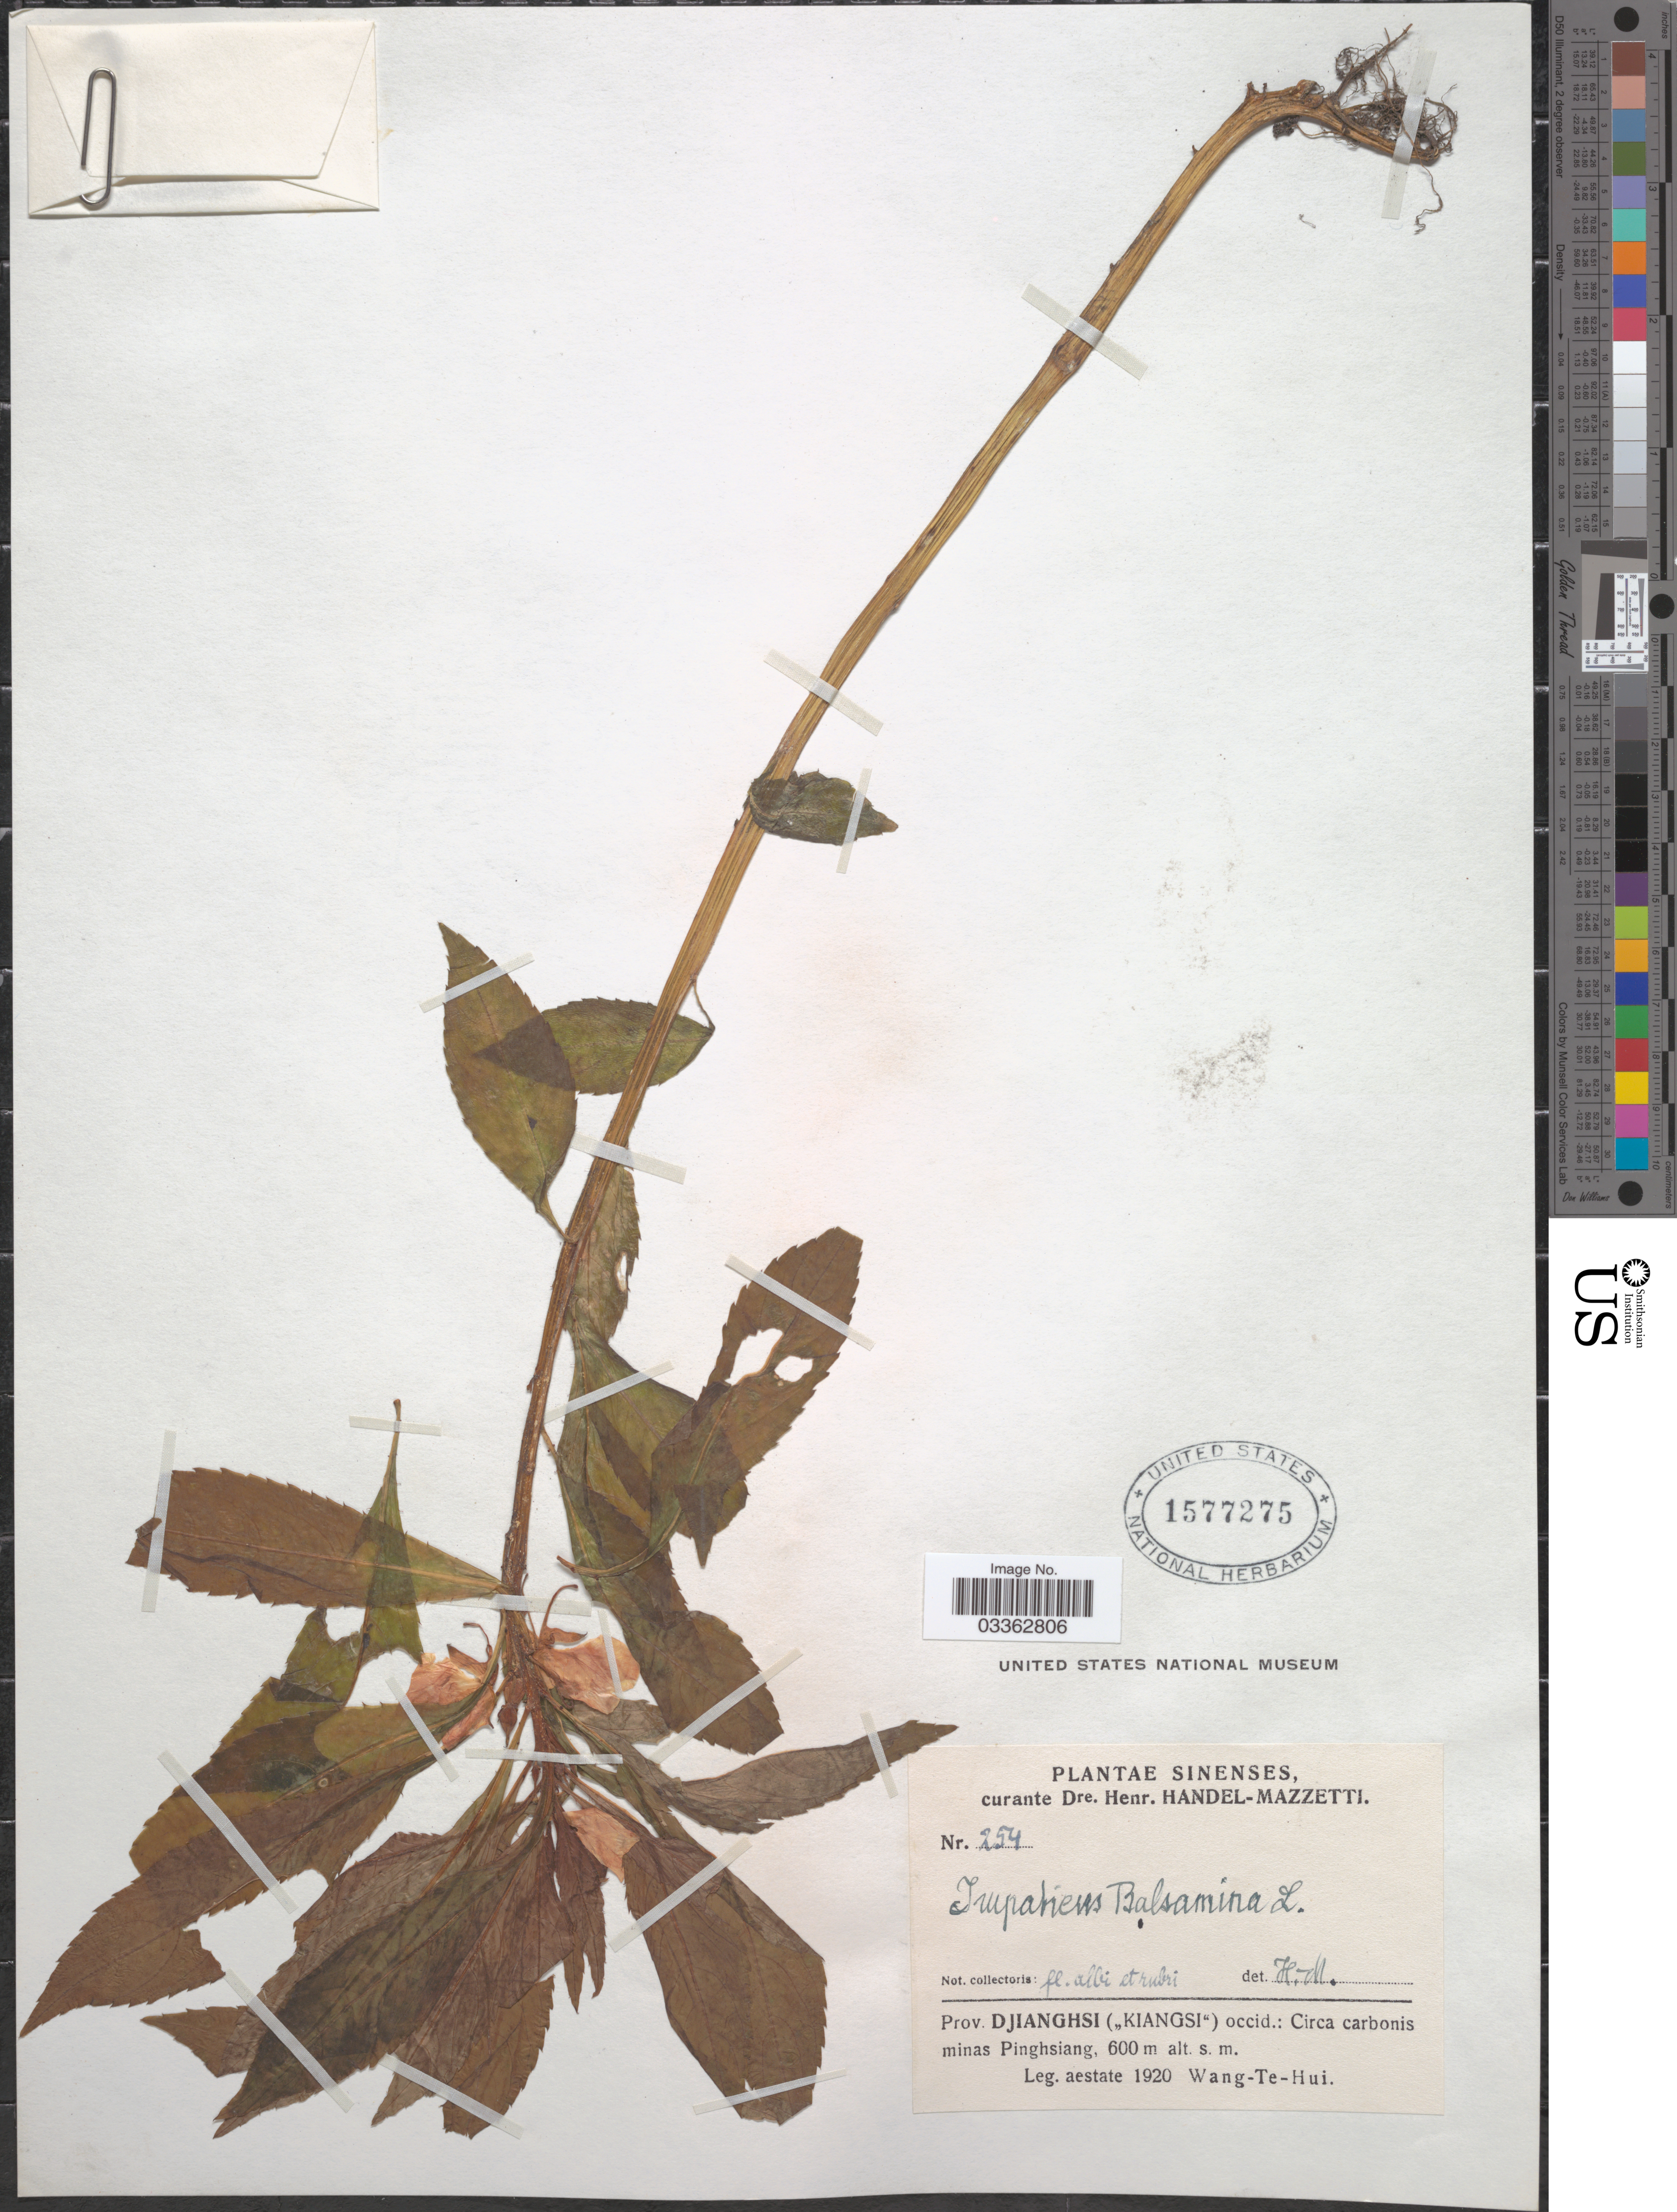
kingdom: Plantae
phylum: Tracheophyta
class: Magnoliopsida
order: Ericales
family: Balsaminaceae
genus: Impatiens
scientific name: Impatiens balsamina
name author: L.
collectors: T. H. Wang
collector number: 254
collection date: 1920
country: China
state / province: Jiangxi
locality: Prov. Djiangshi ("Kiangsi") occid.: Circa carbonis minas Pinghsiang.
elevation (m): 600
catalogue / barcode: US 1577275